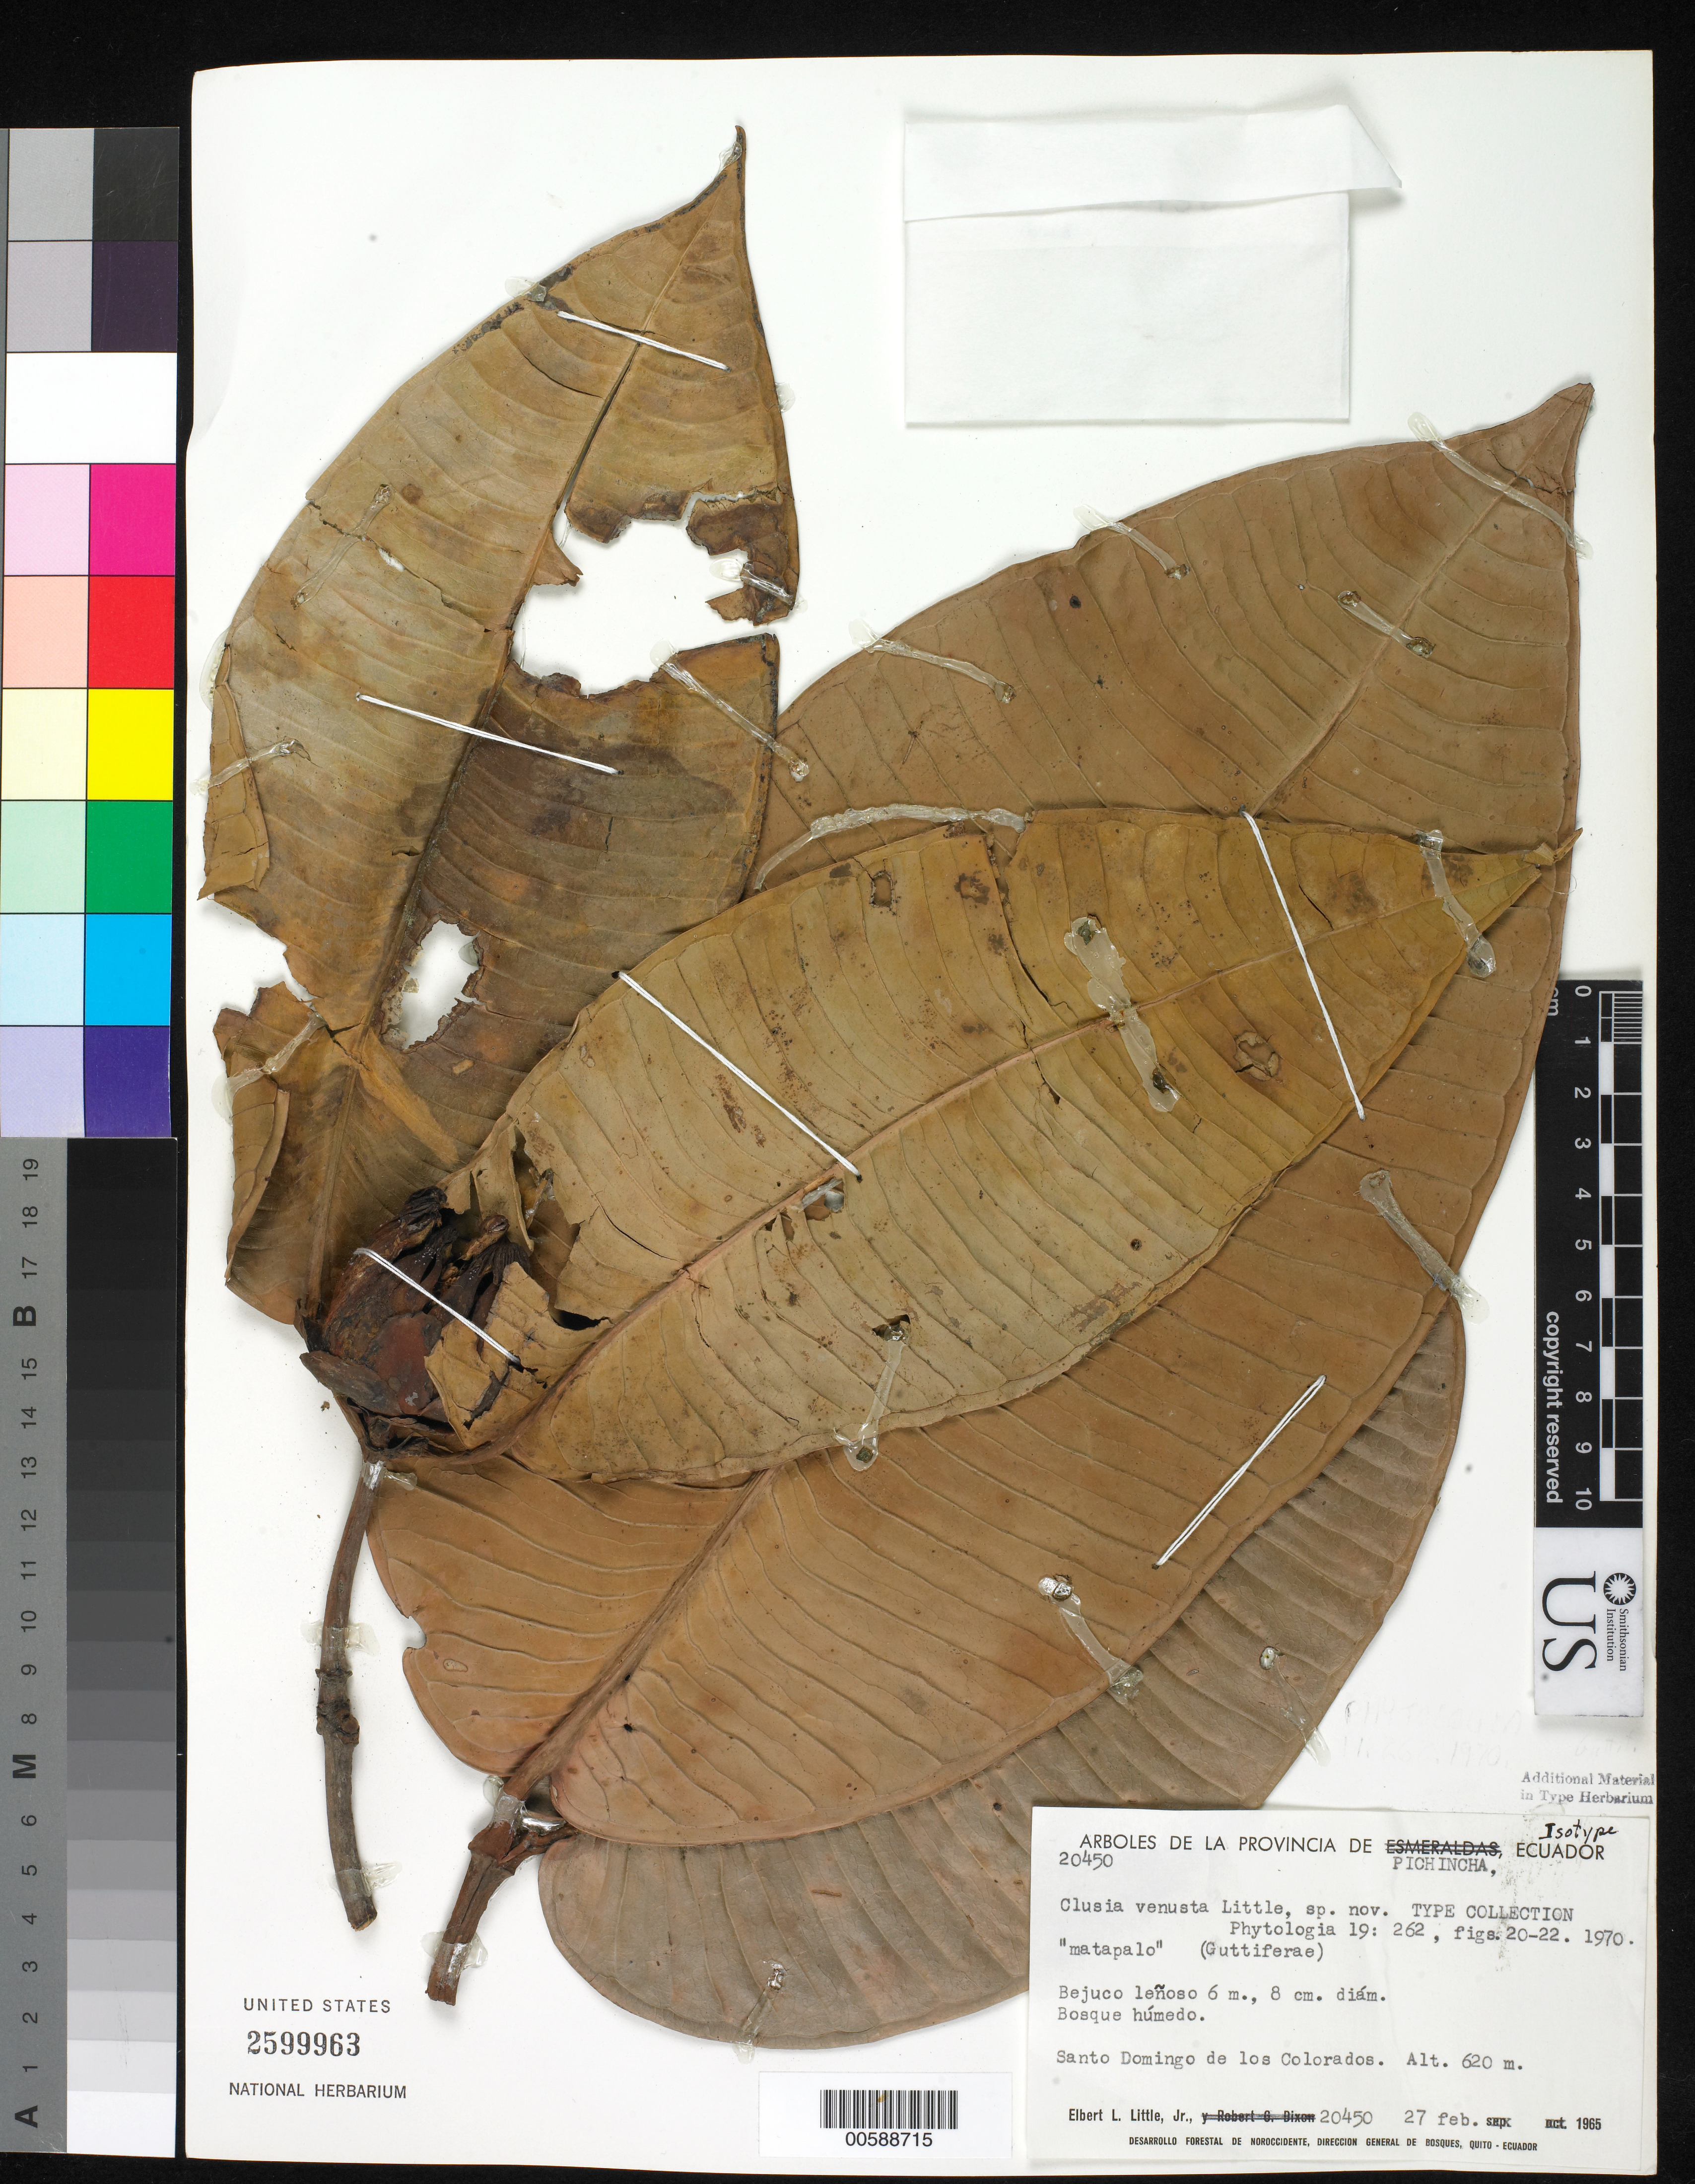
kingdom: Plantae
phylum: Tracheophyta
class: Magnoliopsida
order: Malpighiales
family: Clusiaceae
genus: Clusia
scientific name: Clusia venusta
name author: Little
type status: Isotype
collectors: E. L. Little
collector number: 20450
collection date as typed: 27 Feb 1965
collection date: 1965-02-27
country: Ecuador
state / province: Pichincha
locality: Santo Domingo de Los Colorados.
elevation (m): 620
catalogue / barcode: US 2599963